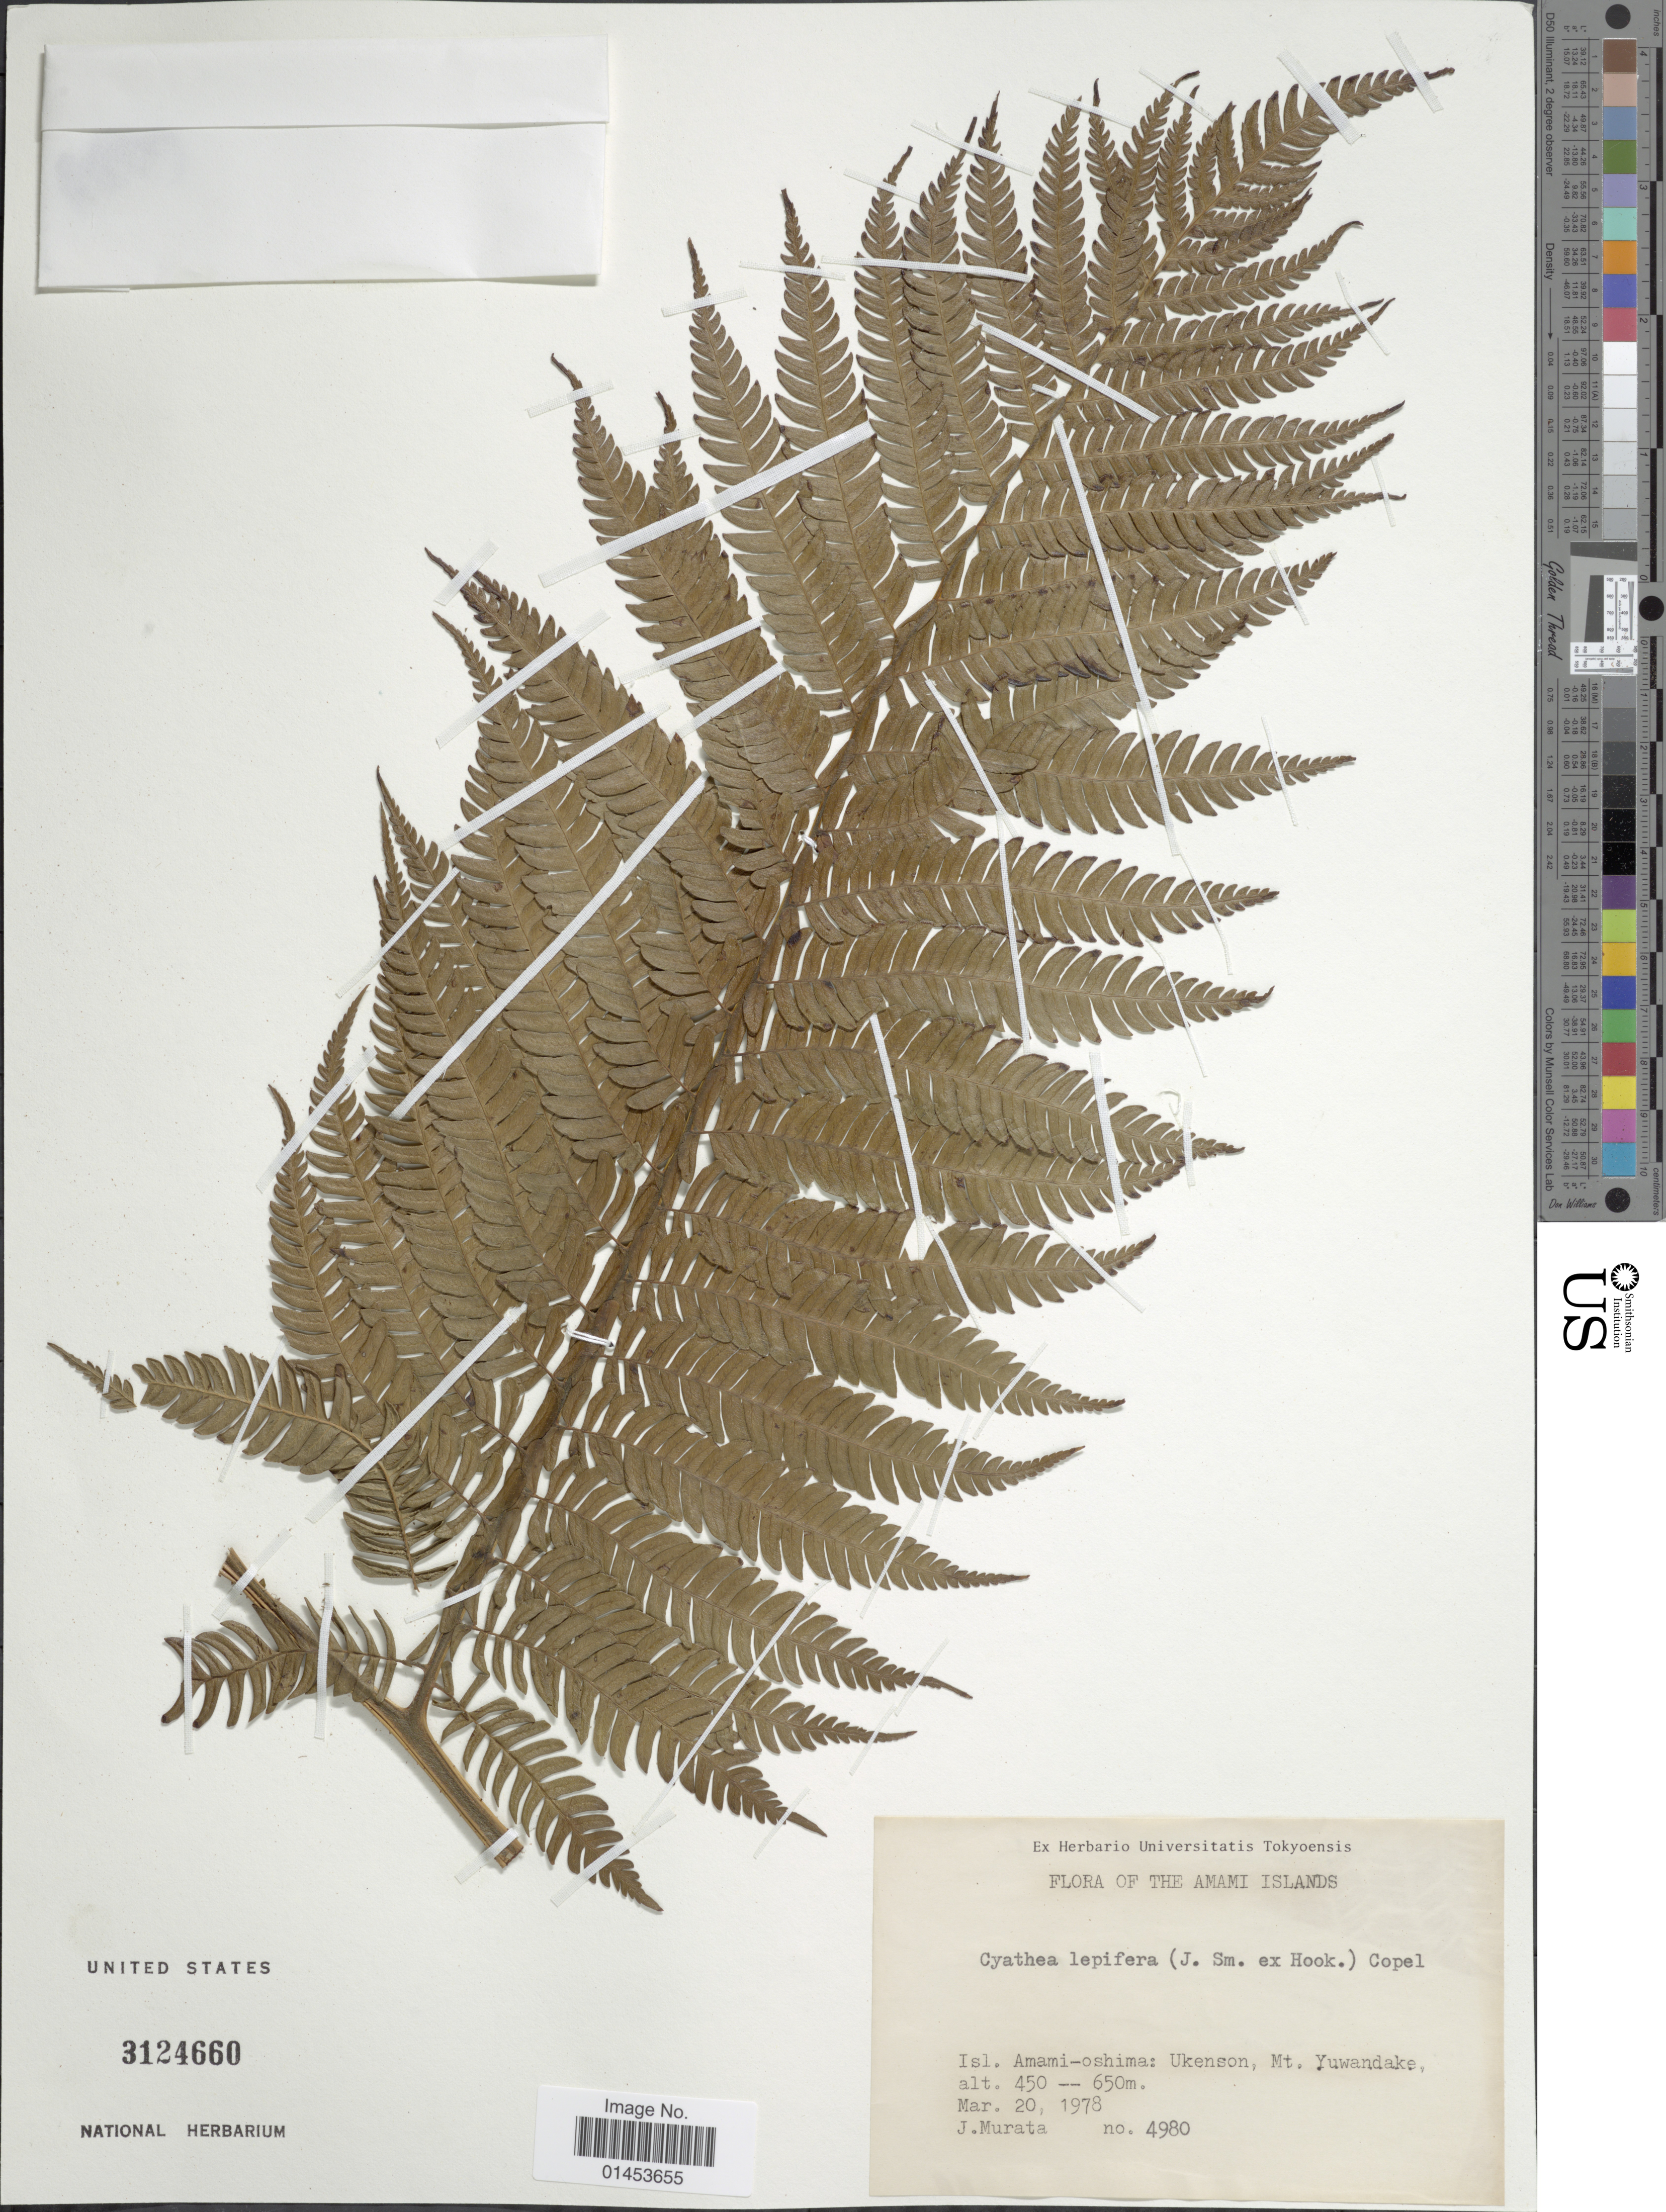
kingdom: Plantae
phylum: Tracheophyta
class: Polypodiopsida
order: Cyatheales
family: Cyatheaceae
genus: Cyathea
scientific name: Cyathea lepifera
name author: (J. Sm.) Copel.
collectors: J. Murata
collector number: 4980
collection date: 1978-03-20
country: Japan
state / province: Okinawa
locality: Amami Islands, Isl. Amami-oshima: Ukenson, Mt. Yuwandake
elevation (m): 450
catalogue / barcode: US 3124660